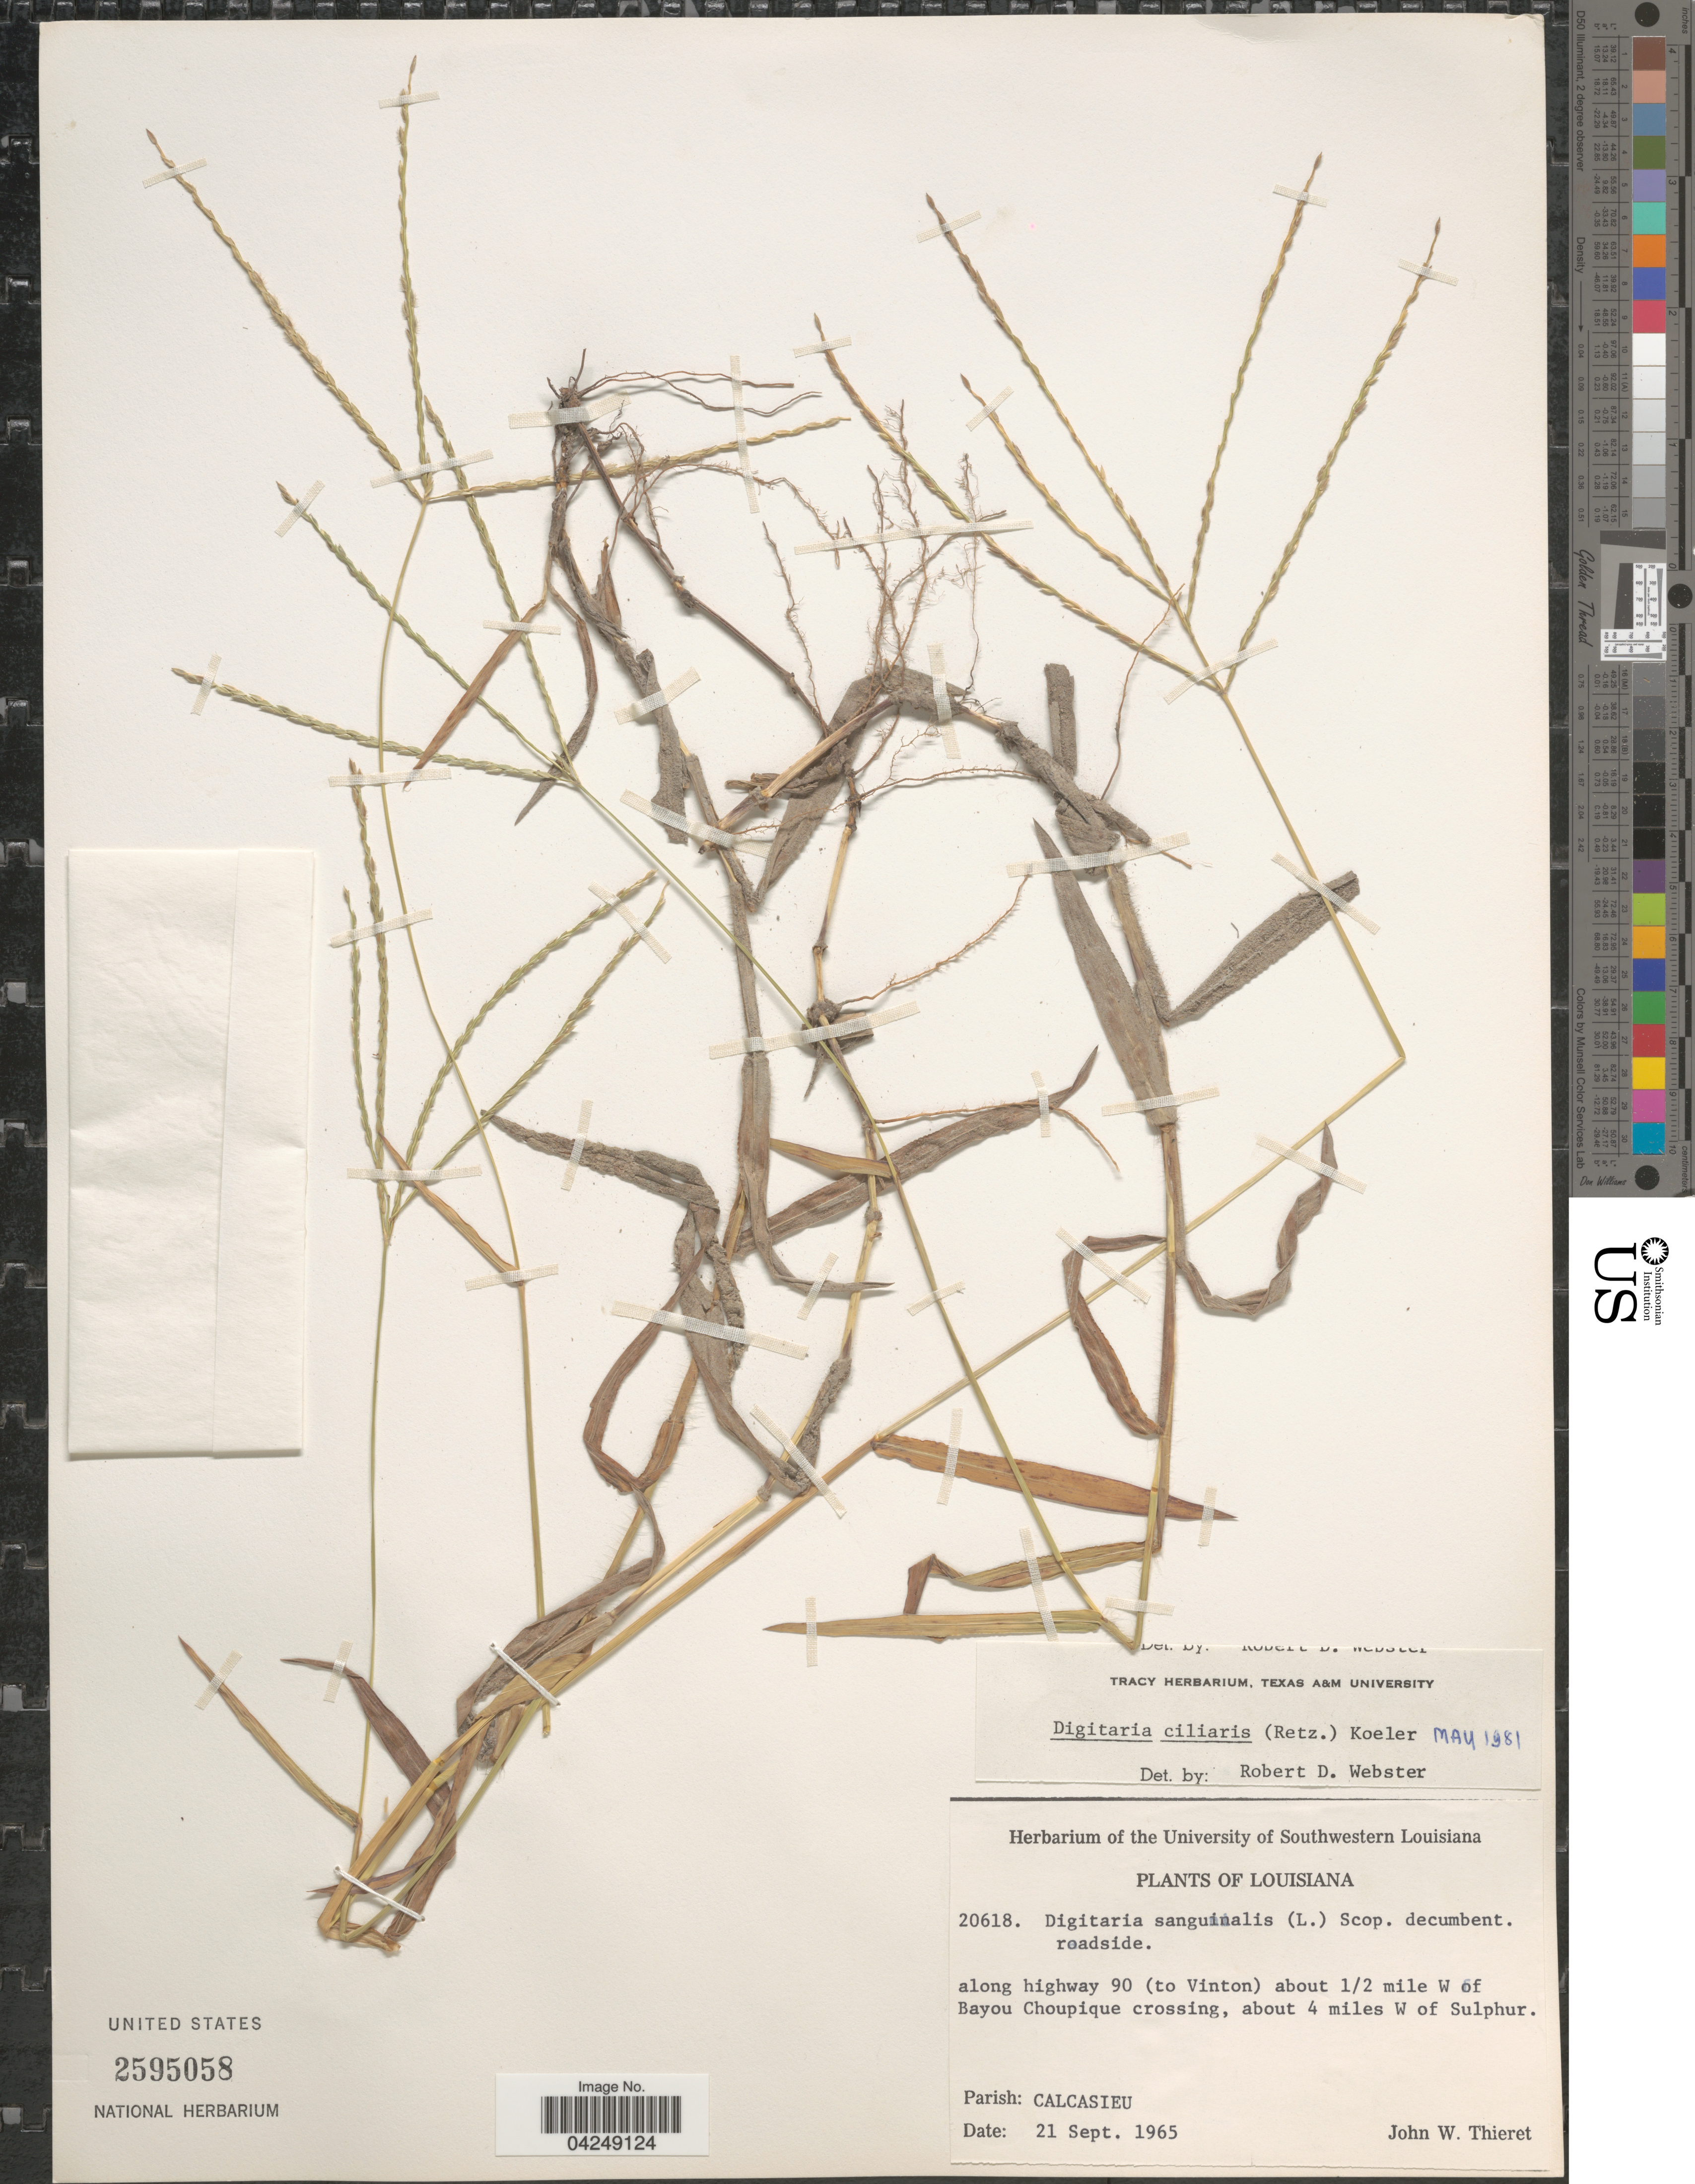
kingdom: Plantae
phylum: Tracheophyta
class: Liliopsida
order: Poales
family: Poaceae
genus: Digitaria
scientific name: Digitaria ciliaris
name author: (Retz.) Koeler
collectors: J. W. Thieret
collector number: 20618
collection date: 1965-09-21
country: United States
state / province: Louisiana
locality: Along highway 90 (to Vinton) about ½ mile W of Bayou Choupique crossing, about 4 miles W of Sulphur. Parish: Calcasieu.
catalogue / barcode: US 2595058